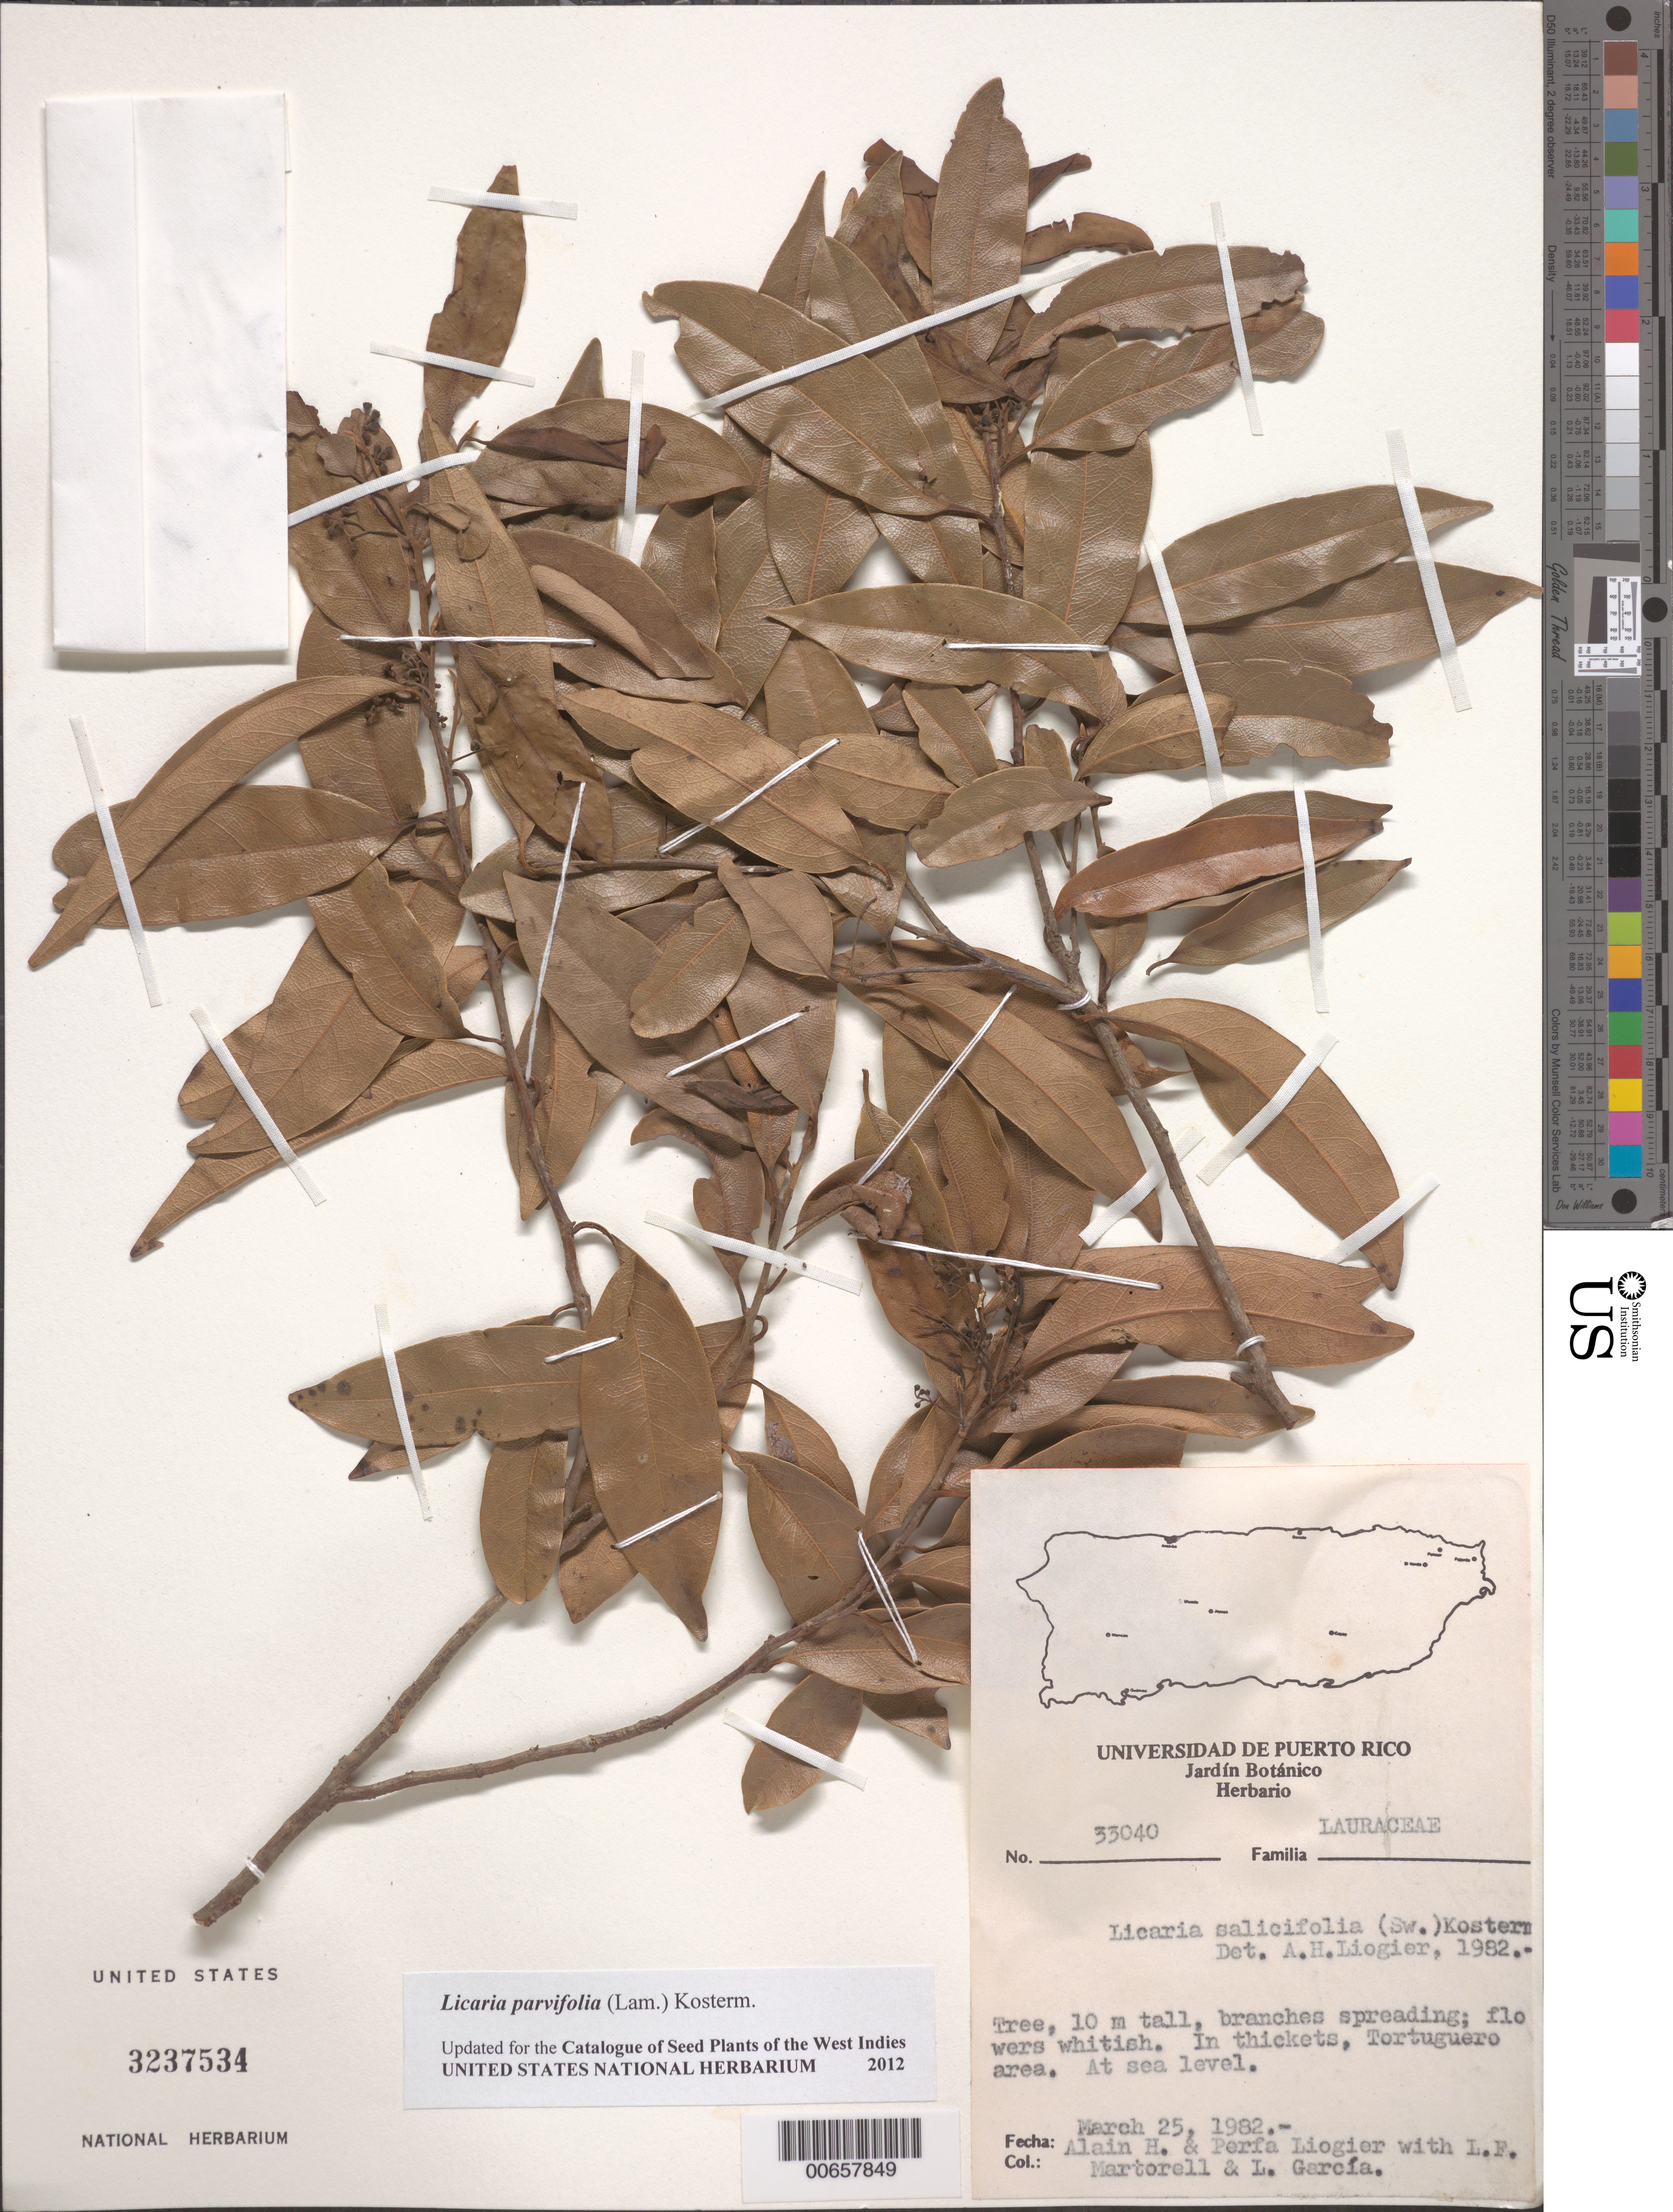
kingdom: Plantae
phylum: Tracheophyta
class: Magnoliopsida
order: Laurales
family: Lauraceae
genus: Licaria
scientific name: Licaria salicifolia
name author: (Sw.) Kosterm.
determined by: Liogier, Alain H.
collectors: A. H. Liogier, M. P. Liogier, L. Martorell & L. Garcia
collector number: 33040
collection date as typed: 25 Mar 1982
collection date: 1982-03-25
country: Puerto Rico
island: Greater Antilles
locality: Tortuguero, area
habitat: In thickets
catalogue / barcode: US 3237534